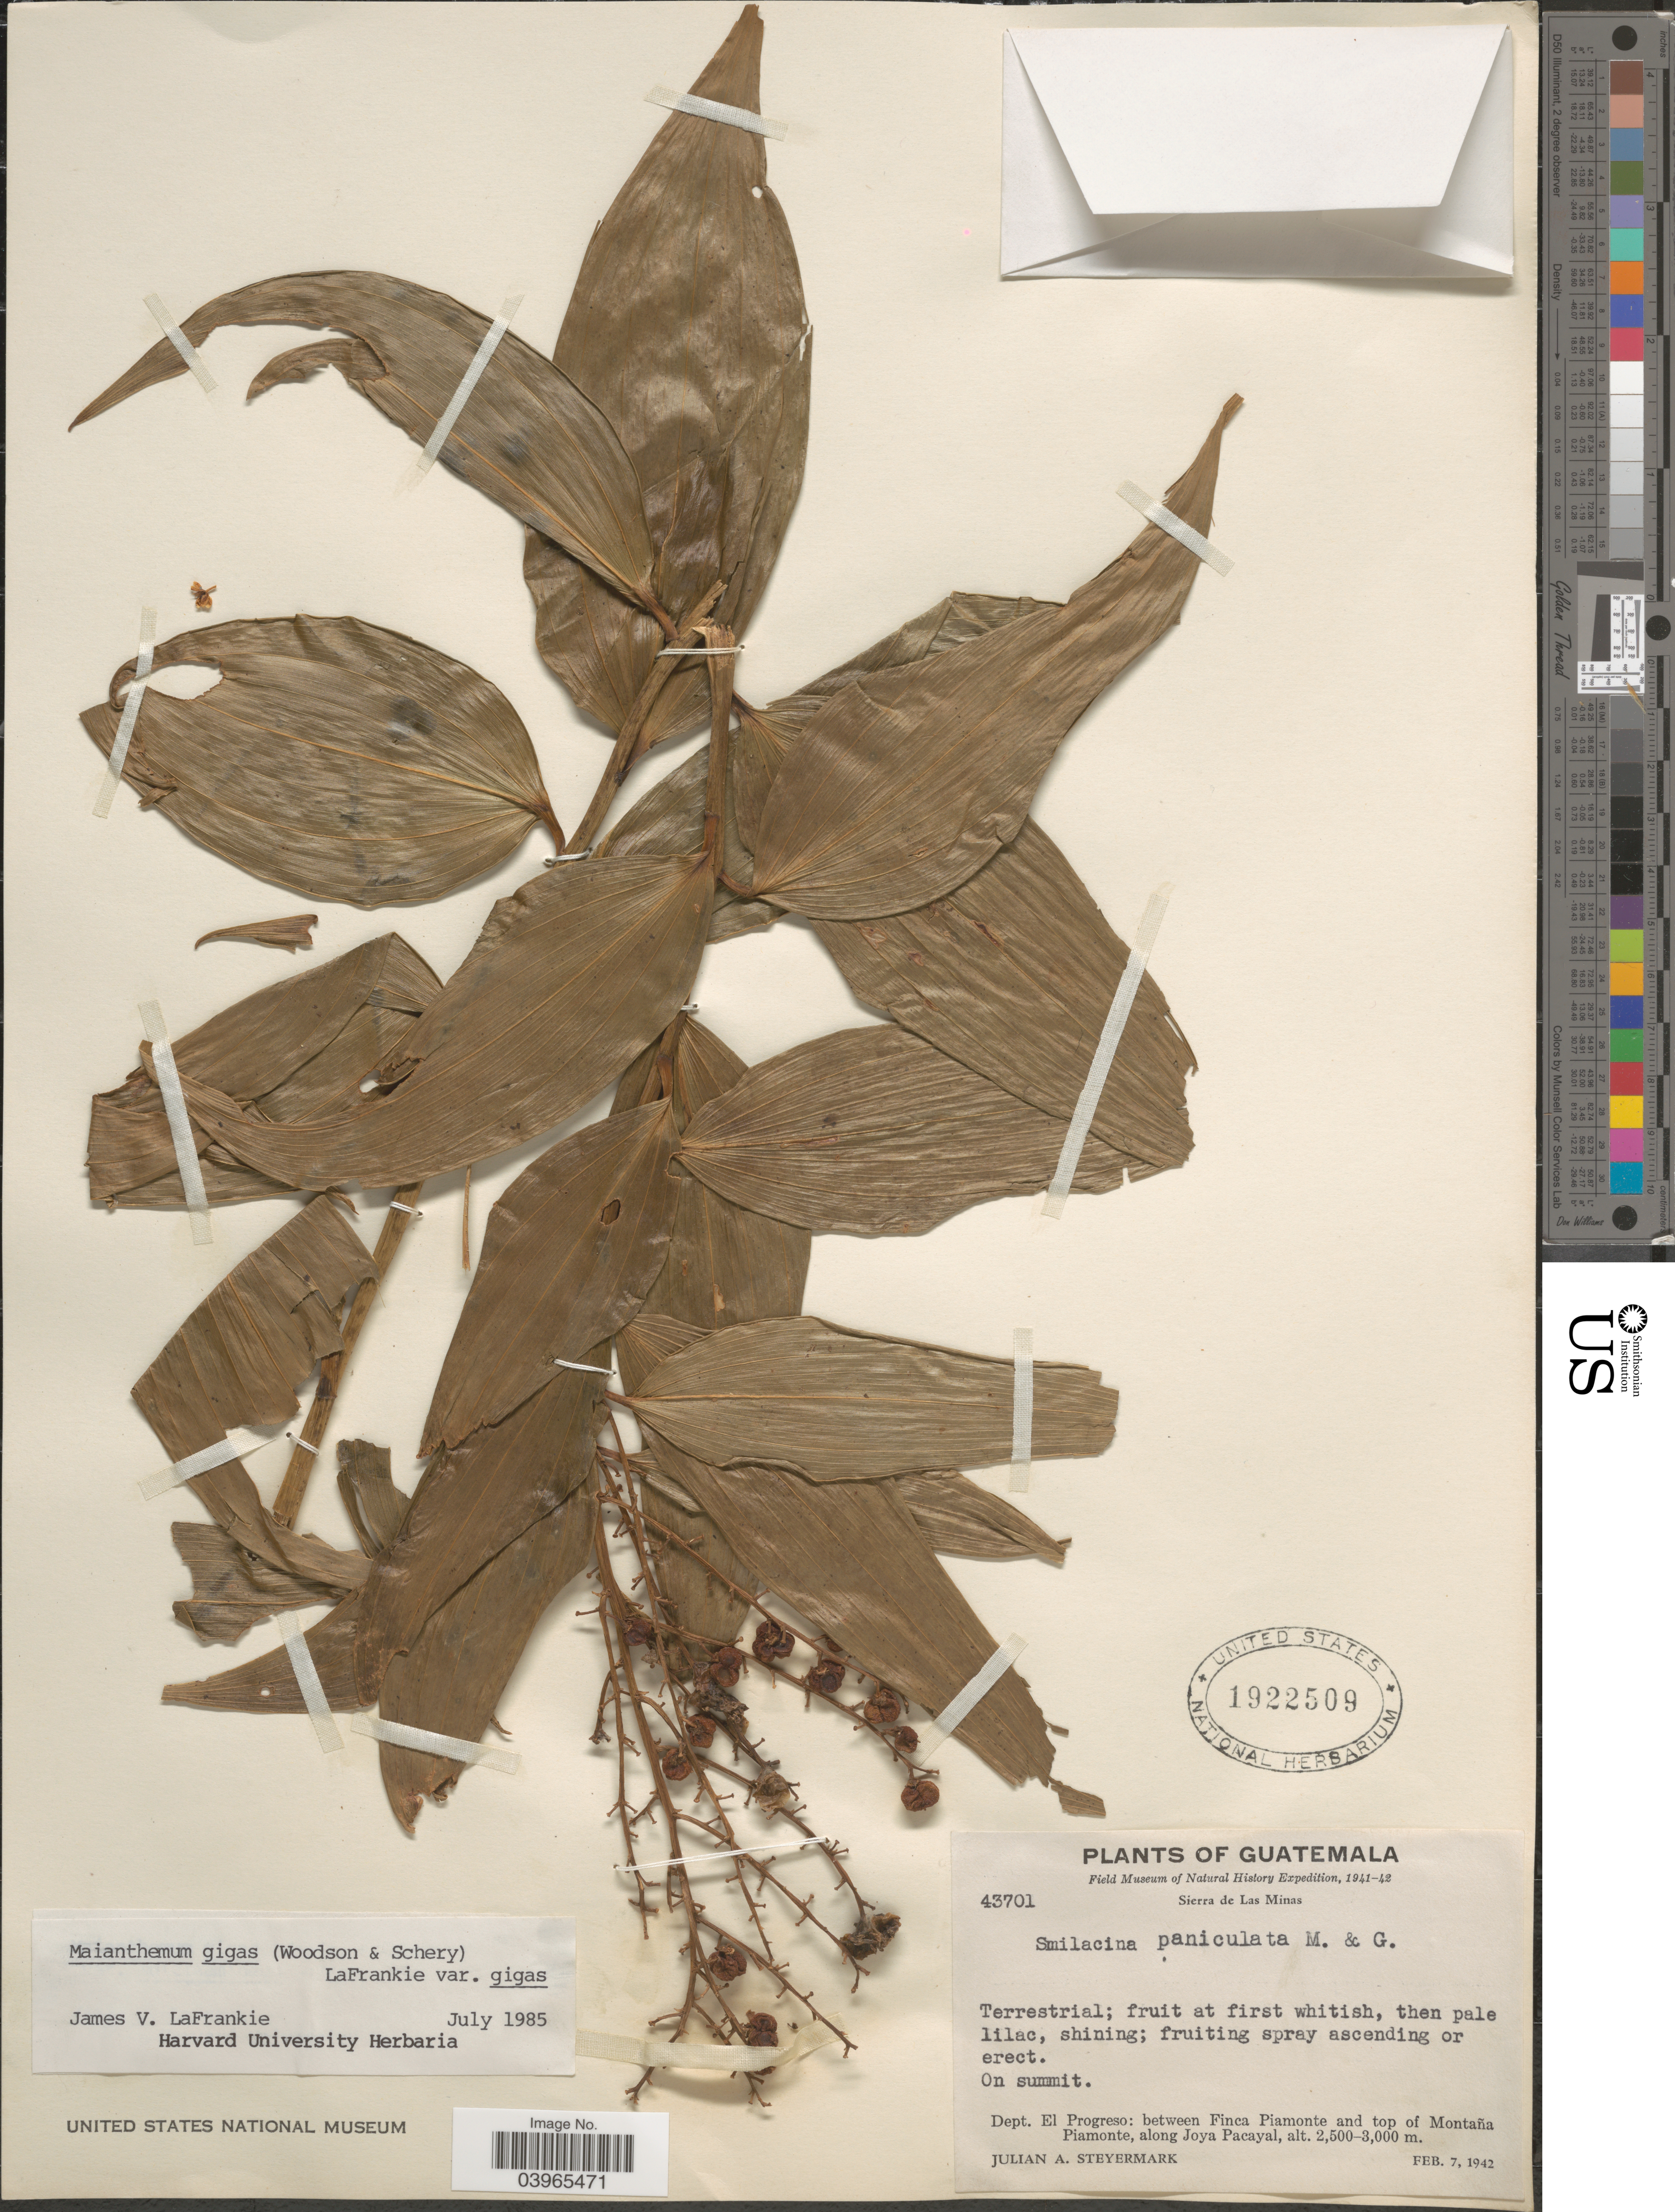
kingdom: Plantae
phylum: Tracheophyta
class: Liliopsida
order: Asparagales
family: Asparagaceae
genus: Maianthemum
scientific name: Maianthemum gigas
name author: (Woodson) LaFrankie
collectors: J. Steyermark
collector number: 43701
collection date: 1942-02-07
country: Guatemala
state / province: El Progreso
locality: Sierra de Las Minas. On summit. Dept. El Progreso: between Finca Piamonte and top of Montaña Piamonte, along Joya Pacayal.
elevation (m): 2500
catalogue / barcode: US 1922509